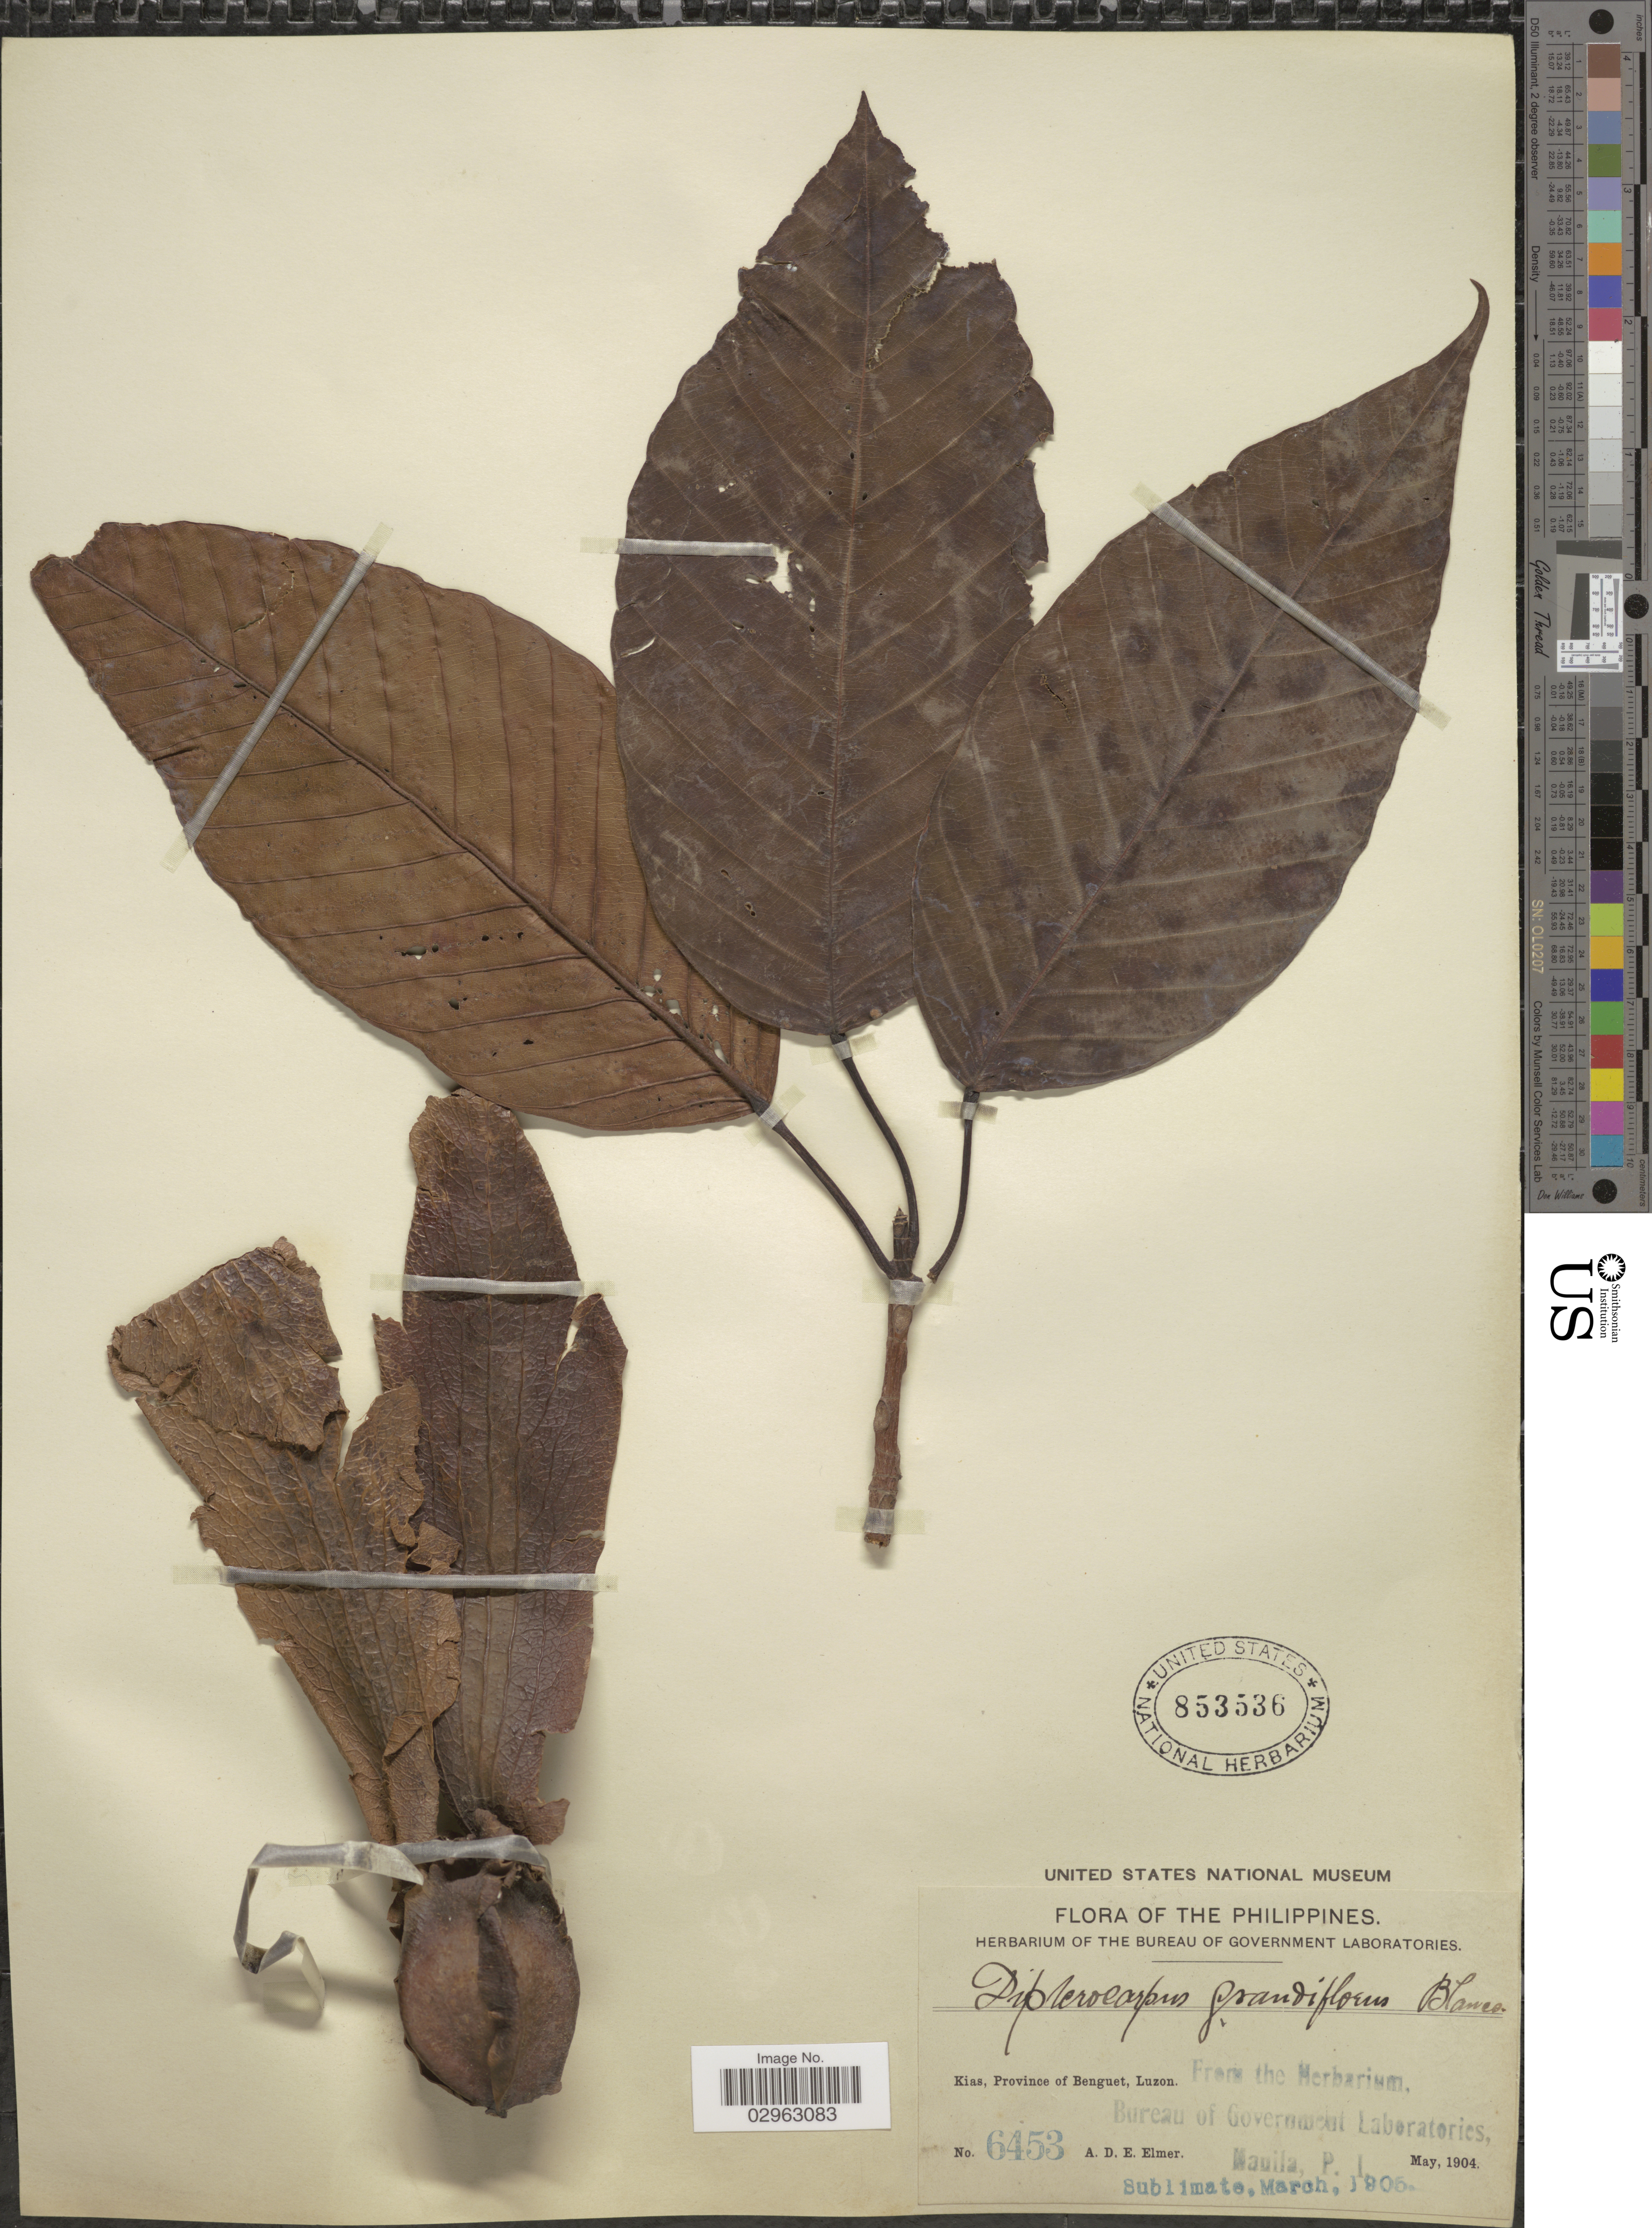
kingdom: Plantae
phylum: Tracheophyta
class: Magnoliopsida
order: Malvales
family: Dipterocarpaceae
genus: Dipterocarpus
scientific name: Dipterocarpus grandiflorus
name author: (Blanco) Blanco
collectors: A. D. E. Elmer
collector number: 6453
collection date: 1904-05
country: Philippines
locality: Kias, Province of Benguet, Luzon.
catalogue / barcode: US 853536